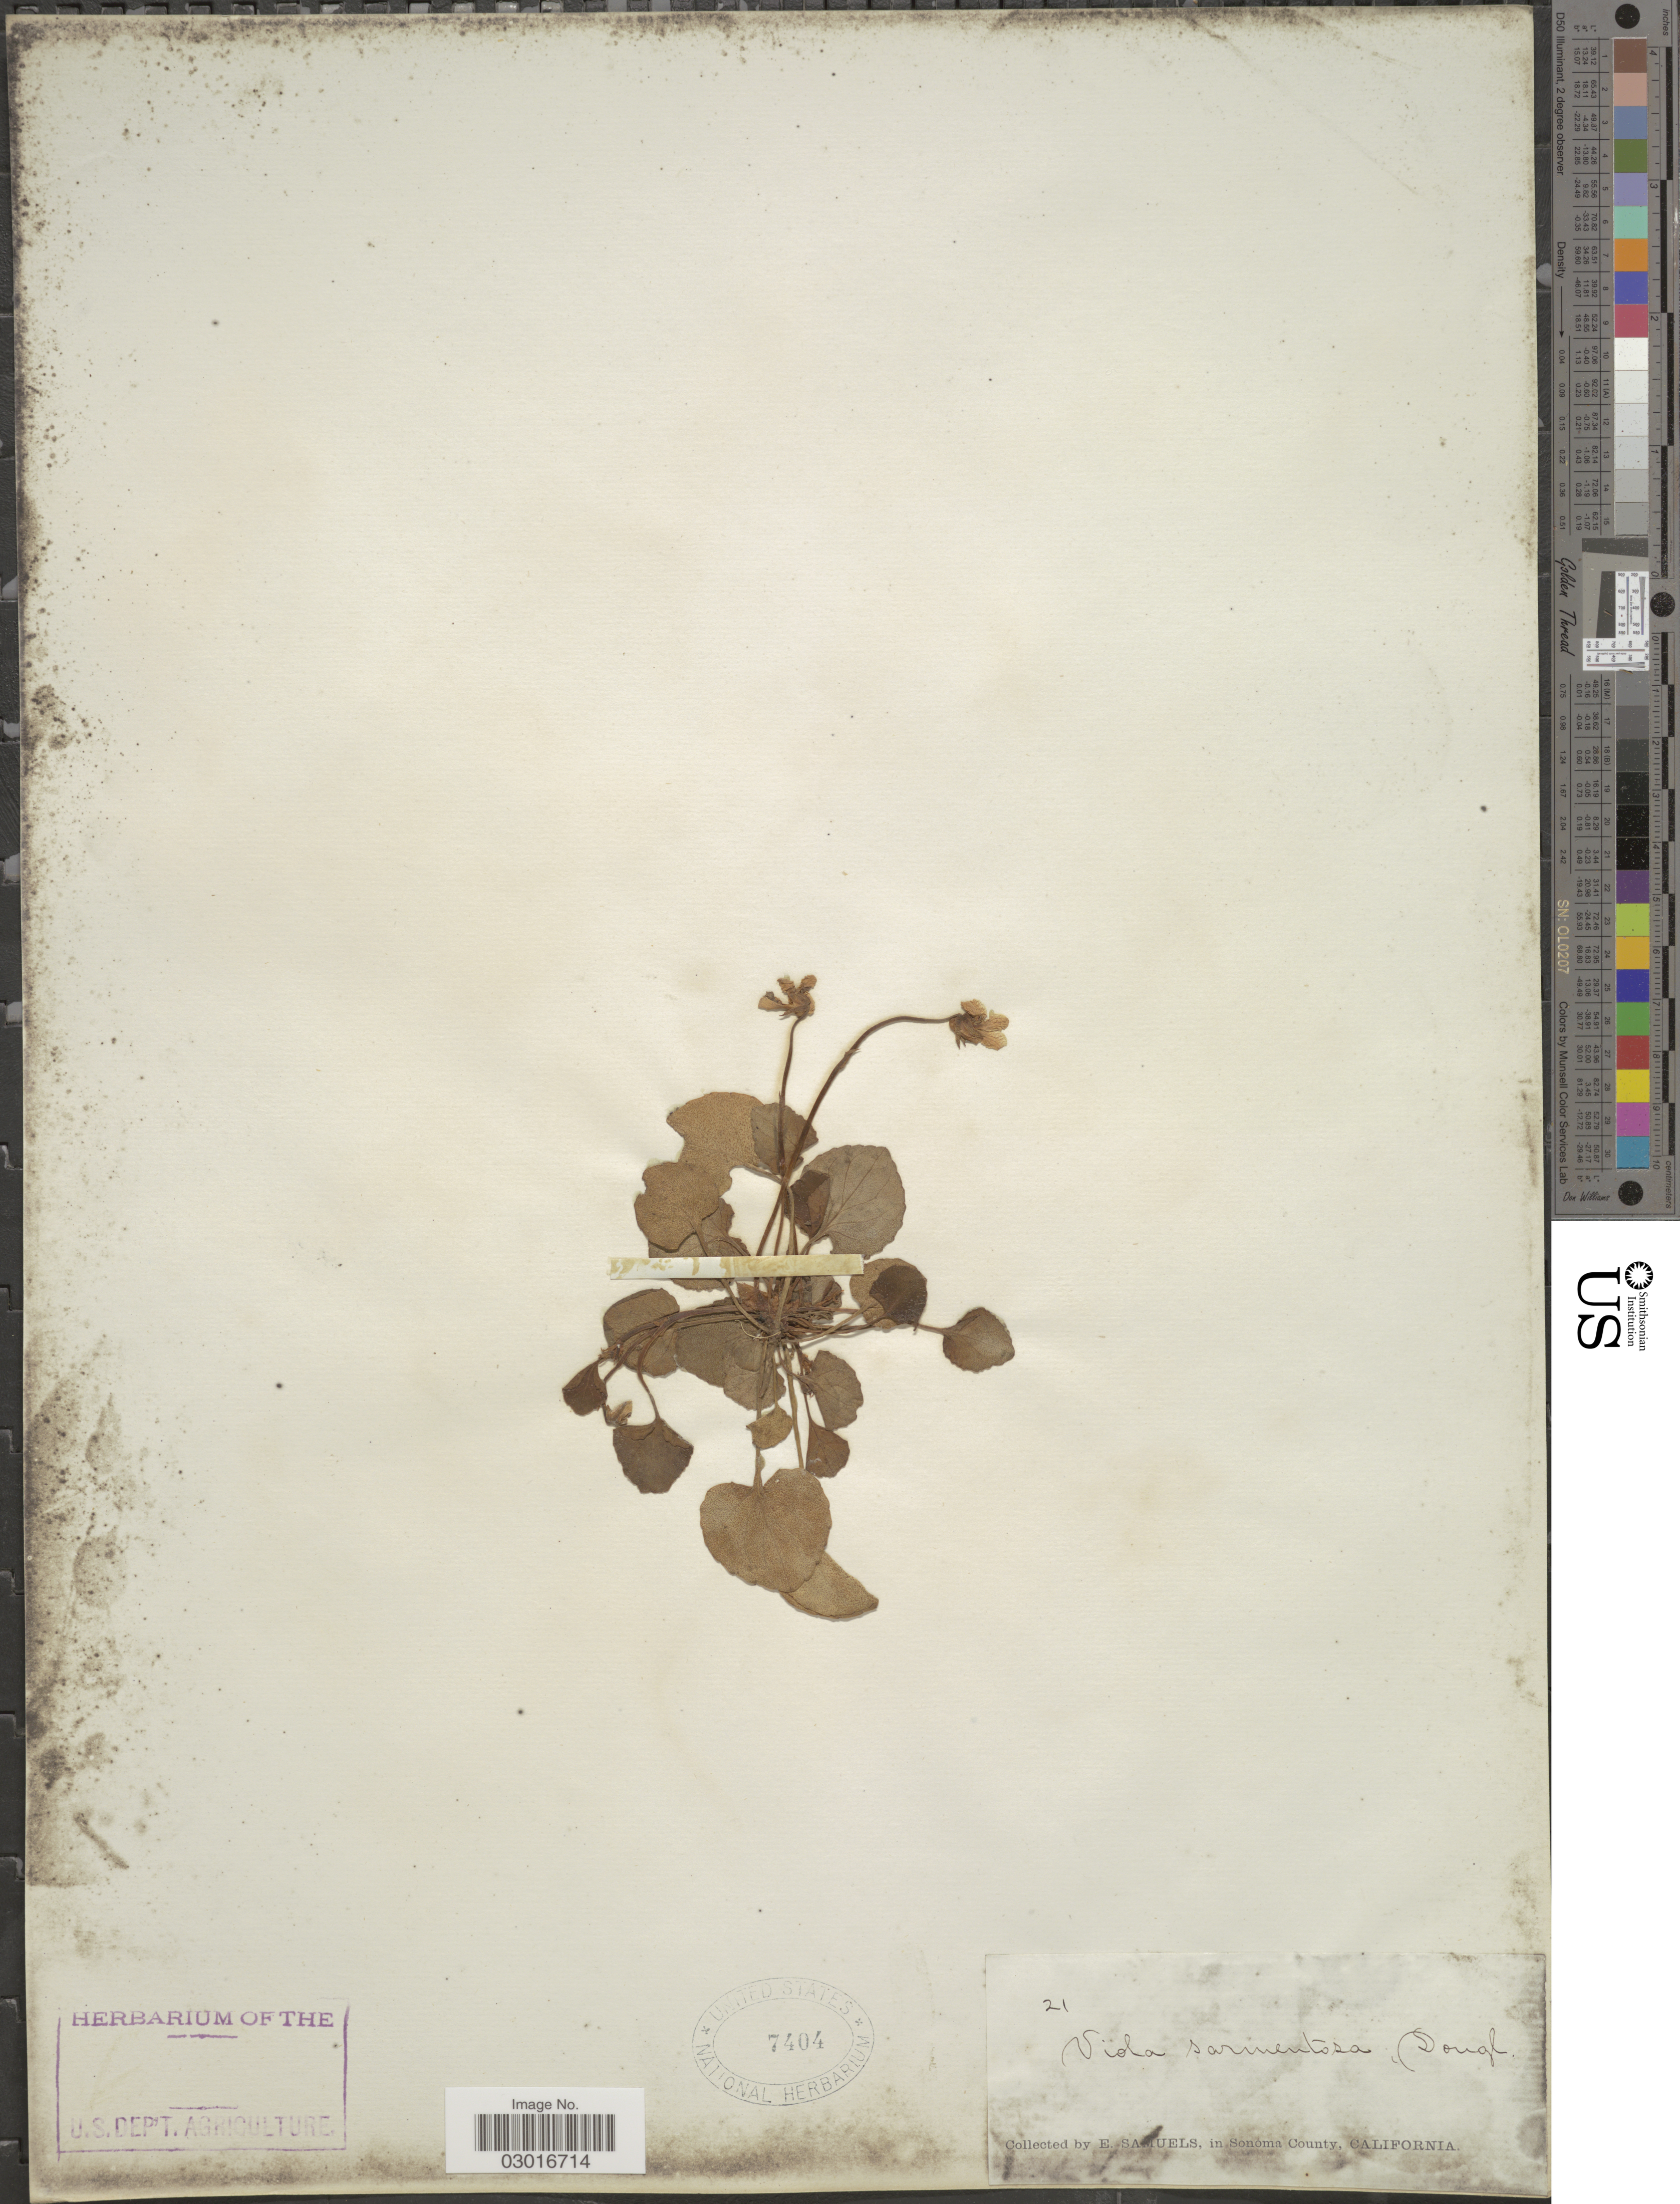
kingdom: Plantae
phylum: Tracheophyta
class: Magnoliopsida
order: Malpighiales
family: Violaceae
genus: Viola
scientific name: Viola sempervirens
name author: Greene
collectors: E. Samuels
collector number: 21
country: United States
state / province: California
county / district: Sonoma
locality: In Sonoma County.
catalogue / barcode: US 7404